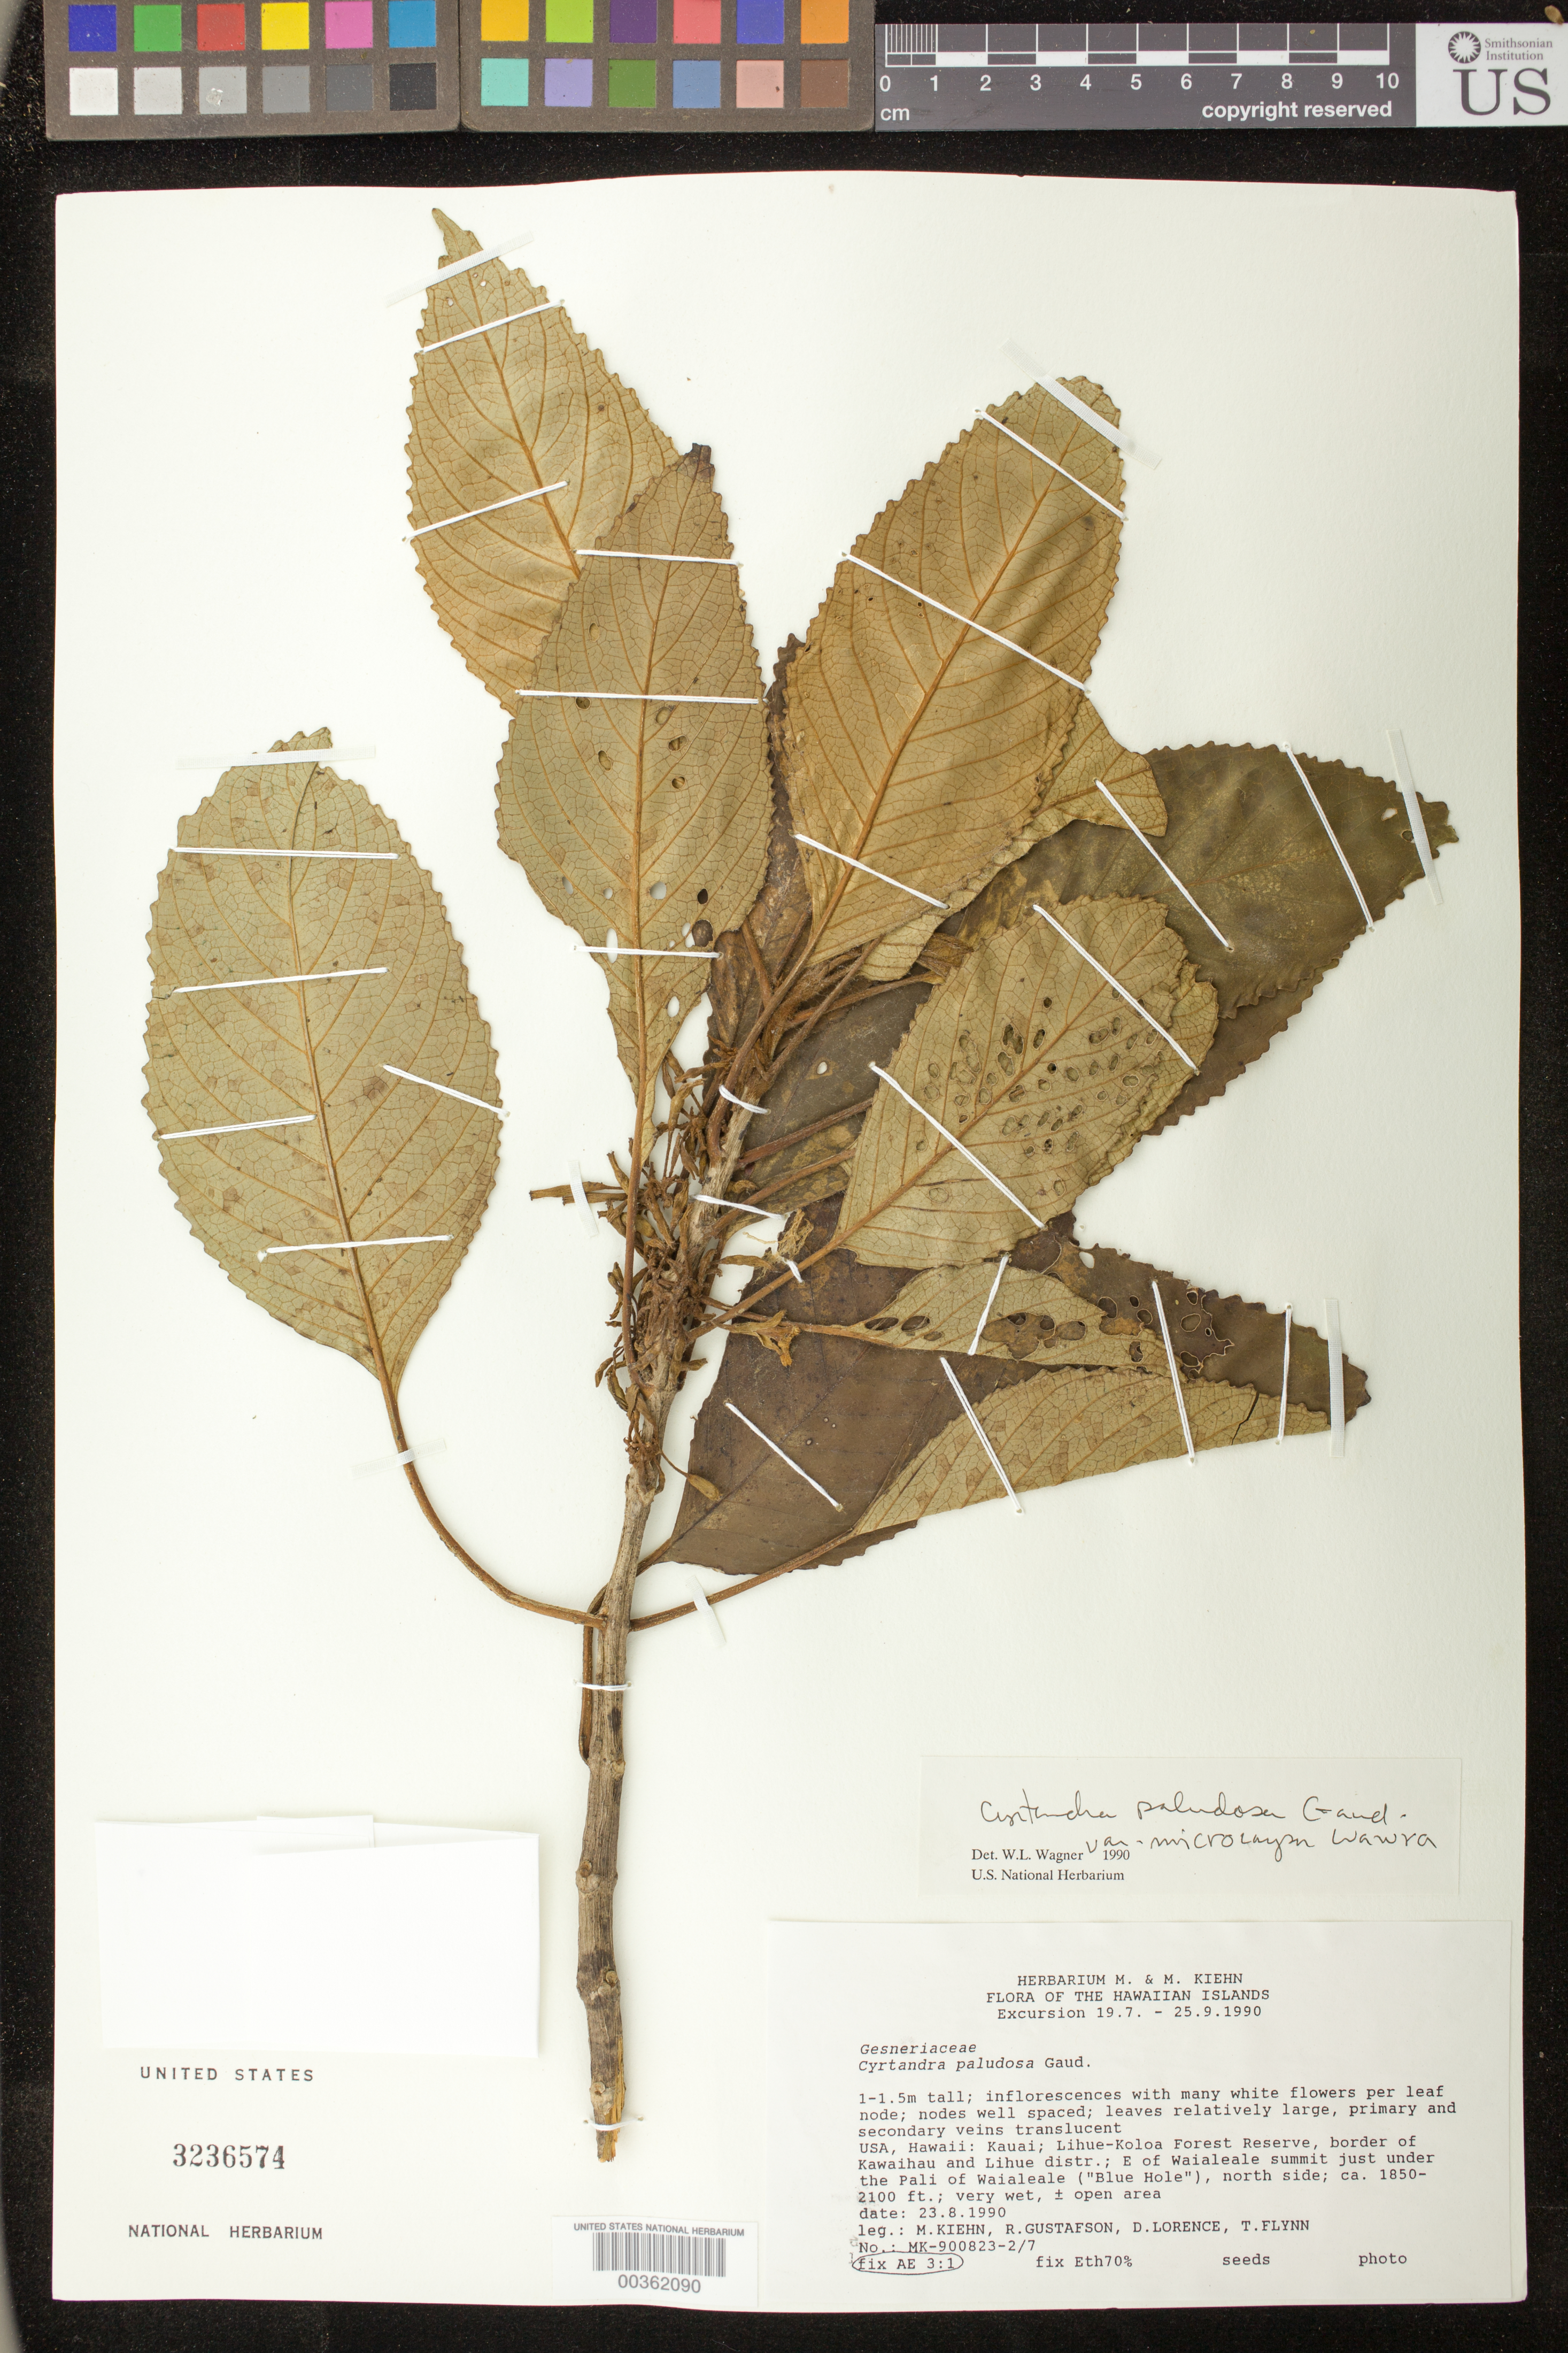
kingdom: Plantae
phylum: Tracheophyta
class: Magnoliopsida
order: Lamiales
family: Gesneriaceae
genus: Cyrtandra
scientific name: Cyrtandra paludosa var. microcarpa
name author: Wawra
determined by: Wagner, W. L., (BOT), Smithsonian Institution - National Museum of Natural History (UNITED STATES)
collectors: M. Kiehn, R. Gustafson, D. Lorence & T. W. Flynn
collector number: MK- 900823 -2/7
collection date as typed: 23 Aug 1990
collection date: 1990-08-23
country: United States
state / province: Hawaii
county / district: Kauai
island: Kaua'i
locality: Kauai co., Lihue-Koloa forest reserve, border of Kawaihau and Lihue distr.; E of Waialeale summit just under pali of Waialeale, N side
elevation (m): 564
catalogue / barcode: US 3236574